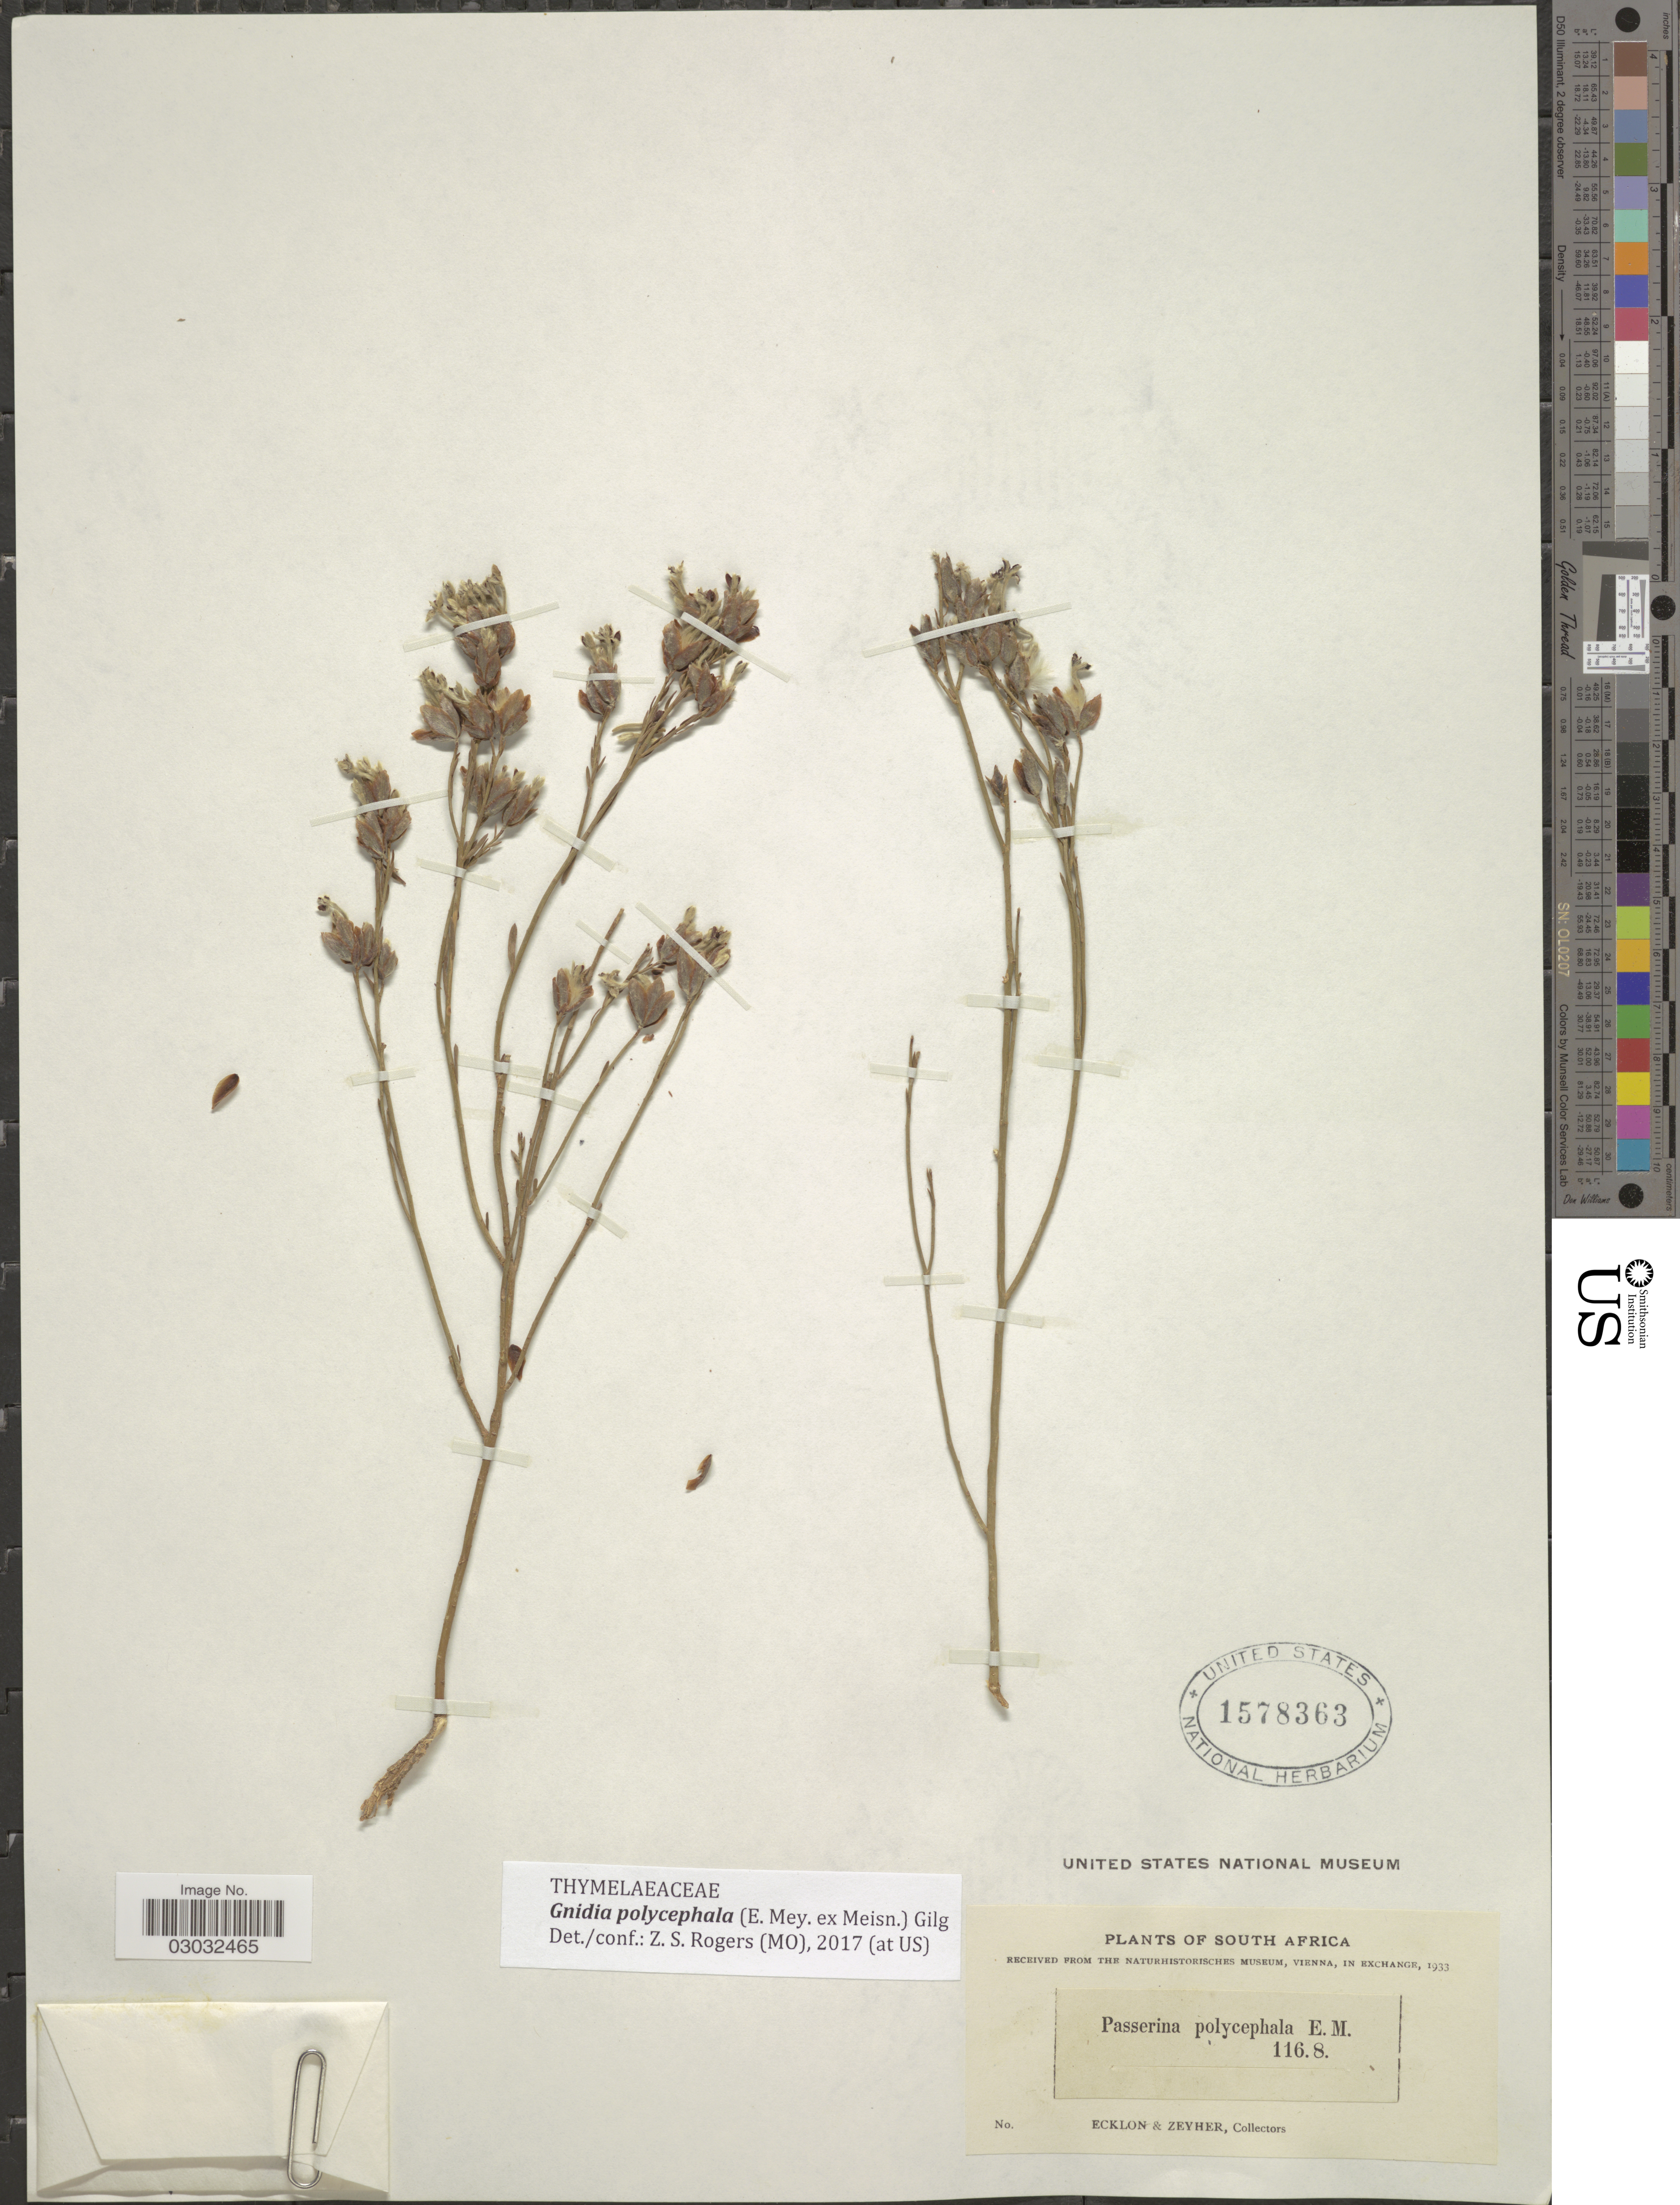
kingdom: Plantae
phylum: Tracheophyta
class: Magnoliopsida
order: Malvales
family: Thymelaeaceae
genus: Lasiosiphon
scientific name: Lasiosiphon polycephalus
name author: (E. Mey. ex Meisn.) H. Pearson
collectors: -. Ecklon & -. Zeyher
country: South Africa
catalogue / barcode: US 1578363